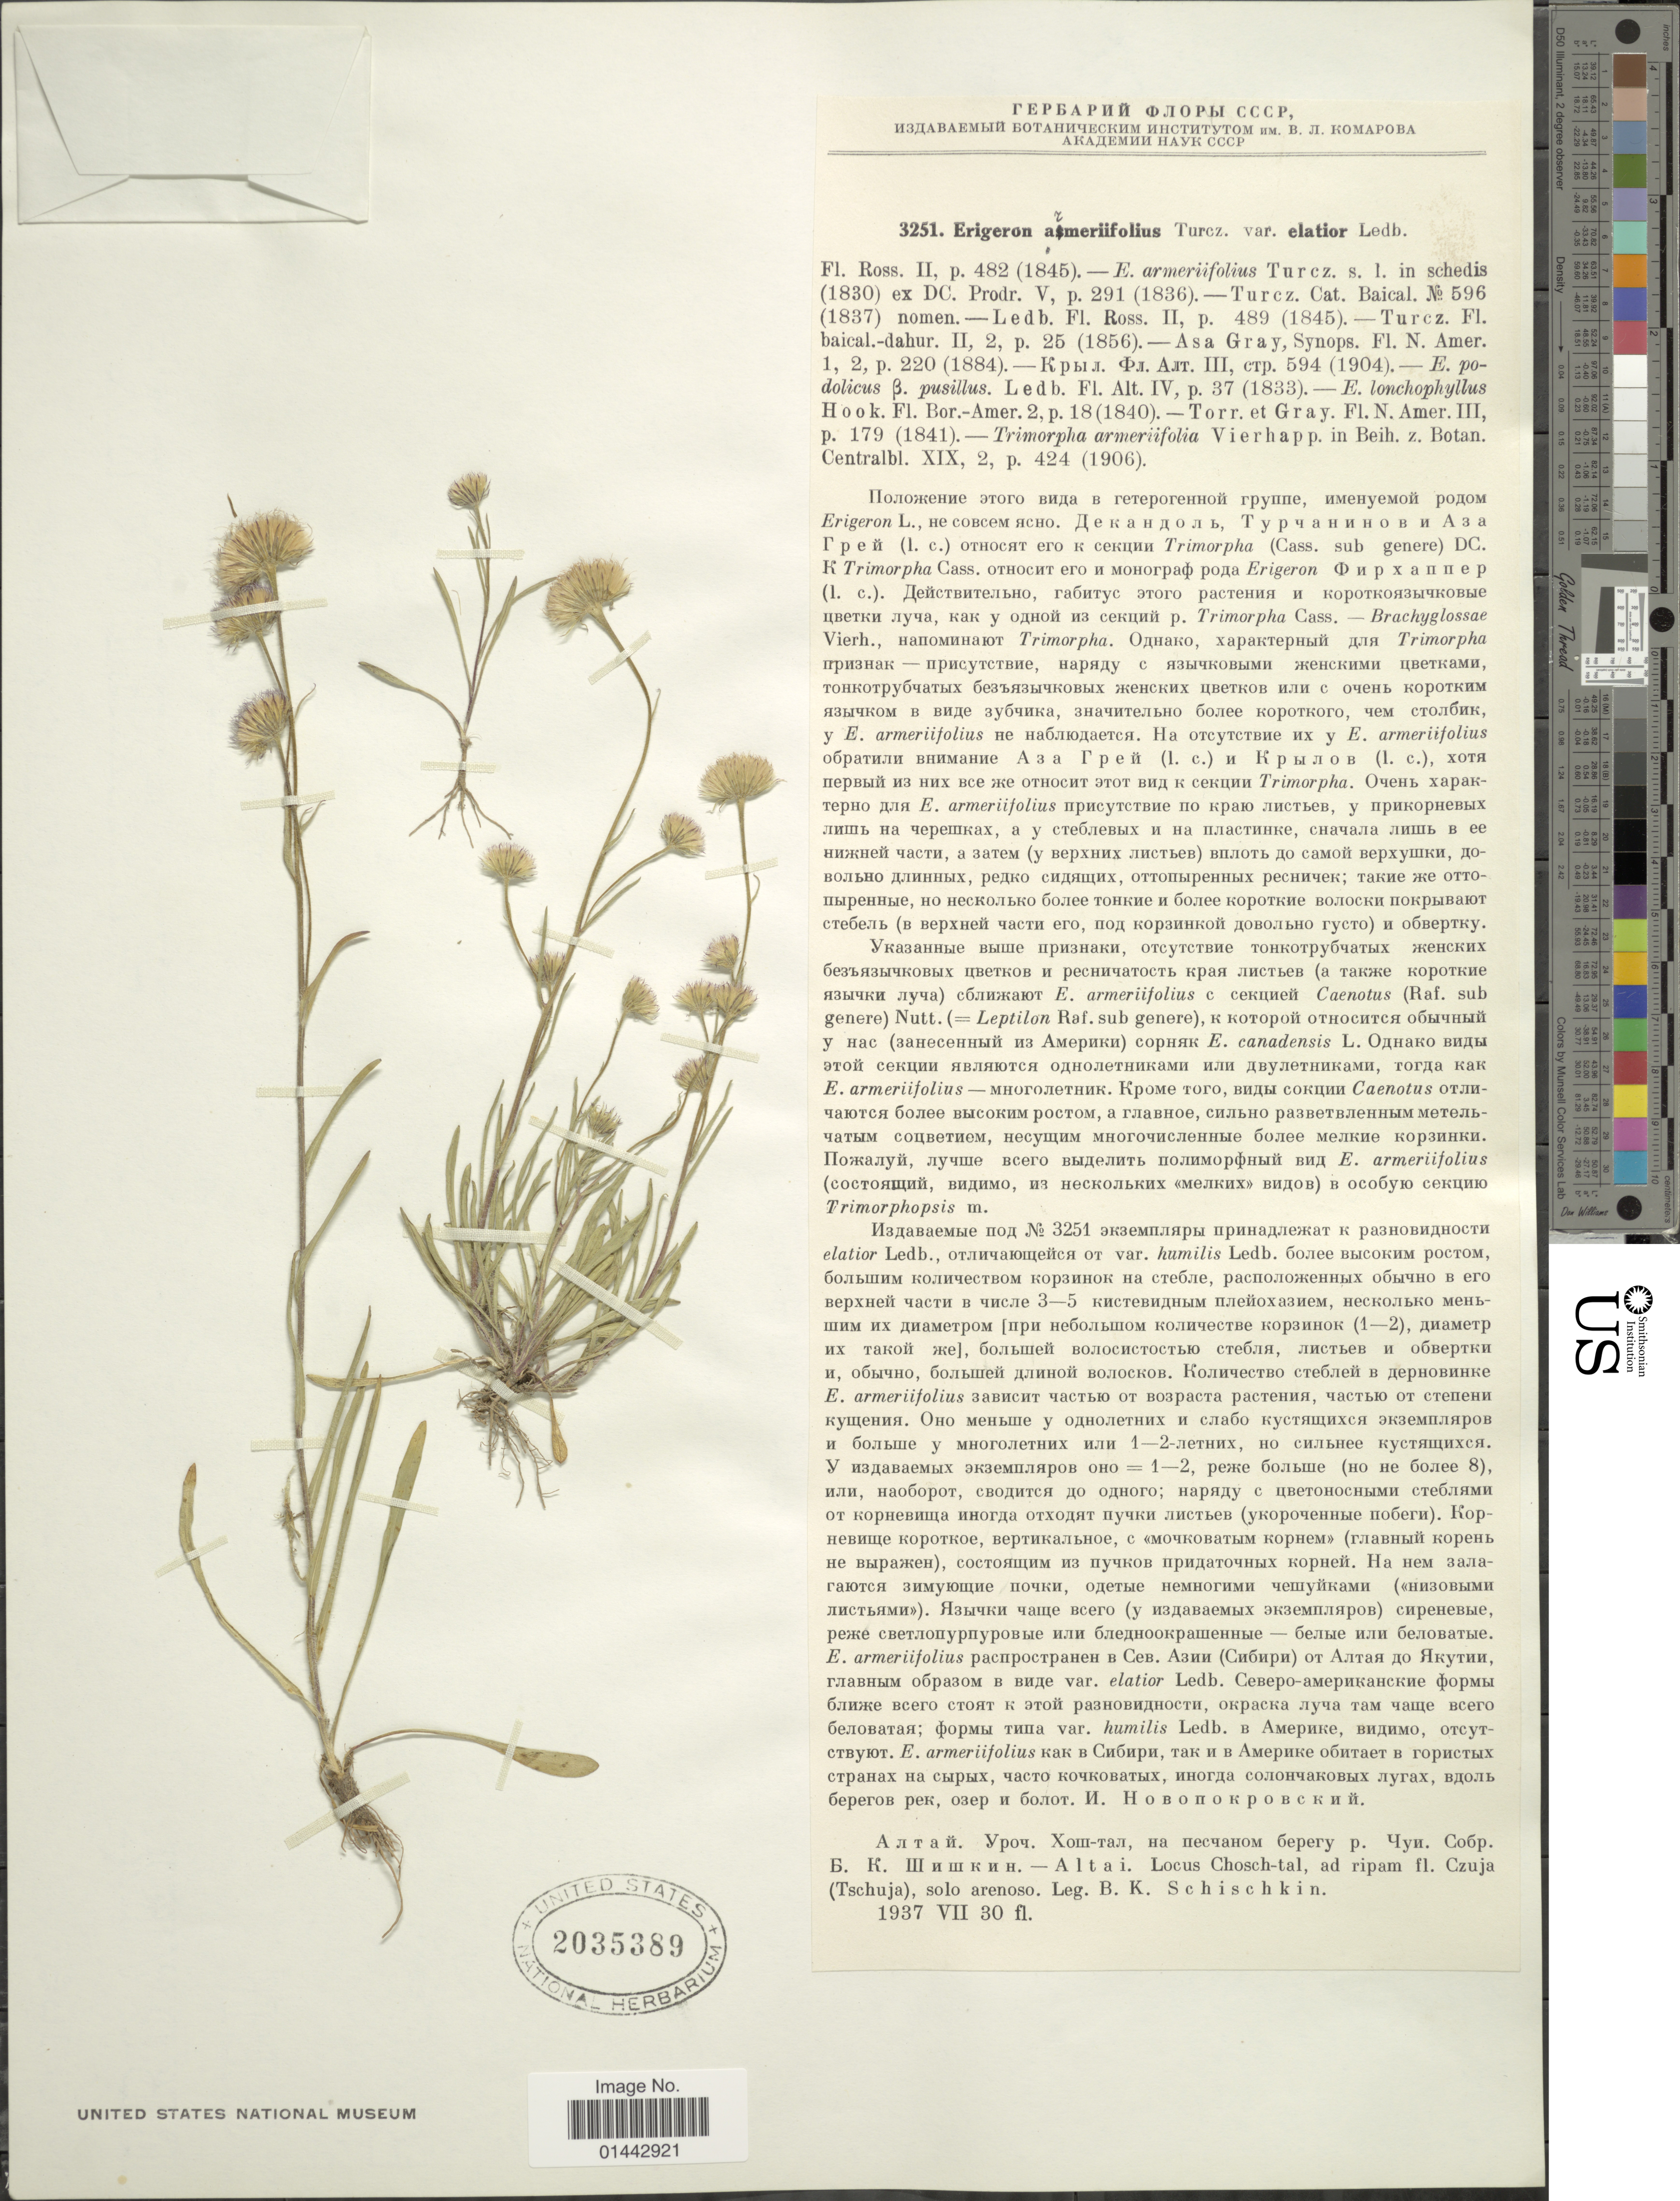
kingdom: Plantae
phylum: Tracheophyta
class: Magnoliopsida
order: Asterales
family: Asteraceae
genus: Erigeron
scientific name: Erigeron armerifolius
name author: Turcz. ex DC.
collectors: B. K. Schischkin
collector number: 3251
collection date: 1937-07-30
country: Russian Federation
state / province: Altai Republic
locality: Altai, Locus Chosch-tal, ad ripam fl. Czuja (Tschuja), solo arenoso.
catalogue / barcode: US 2035389